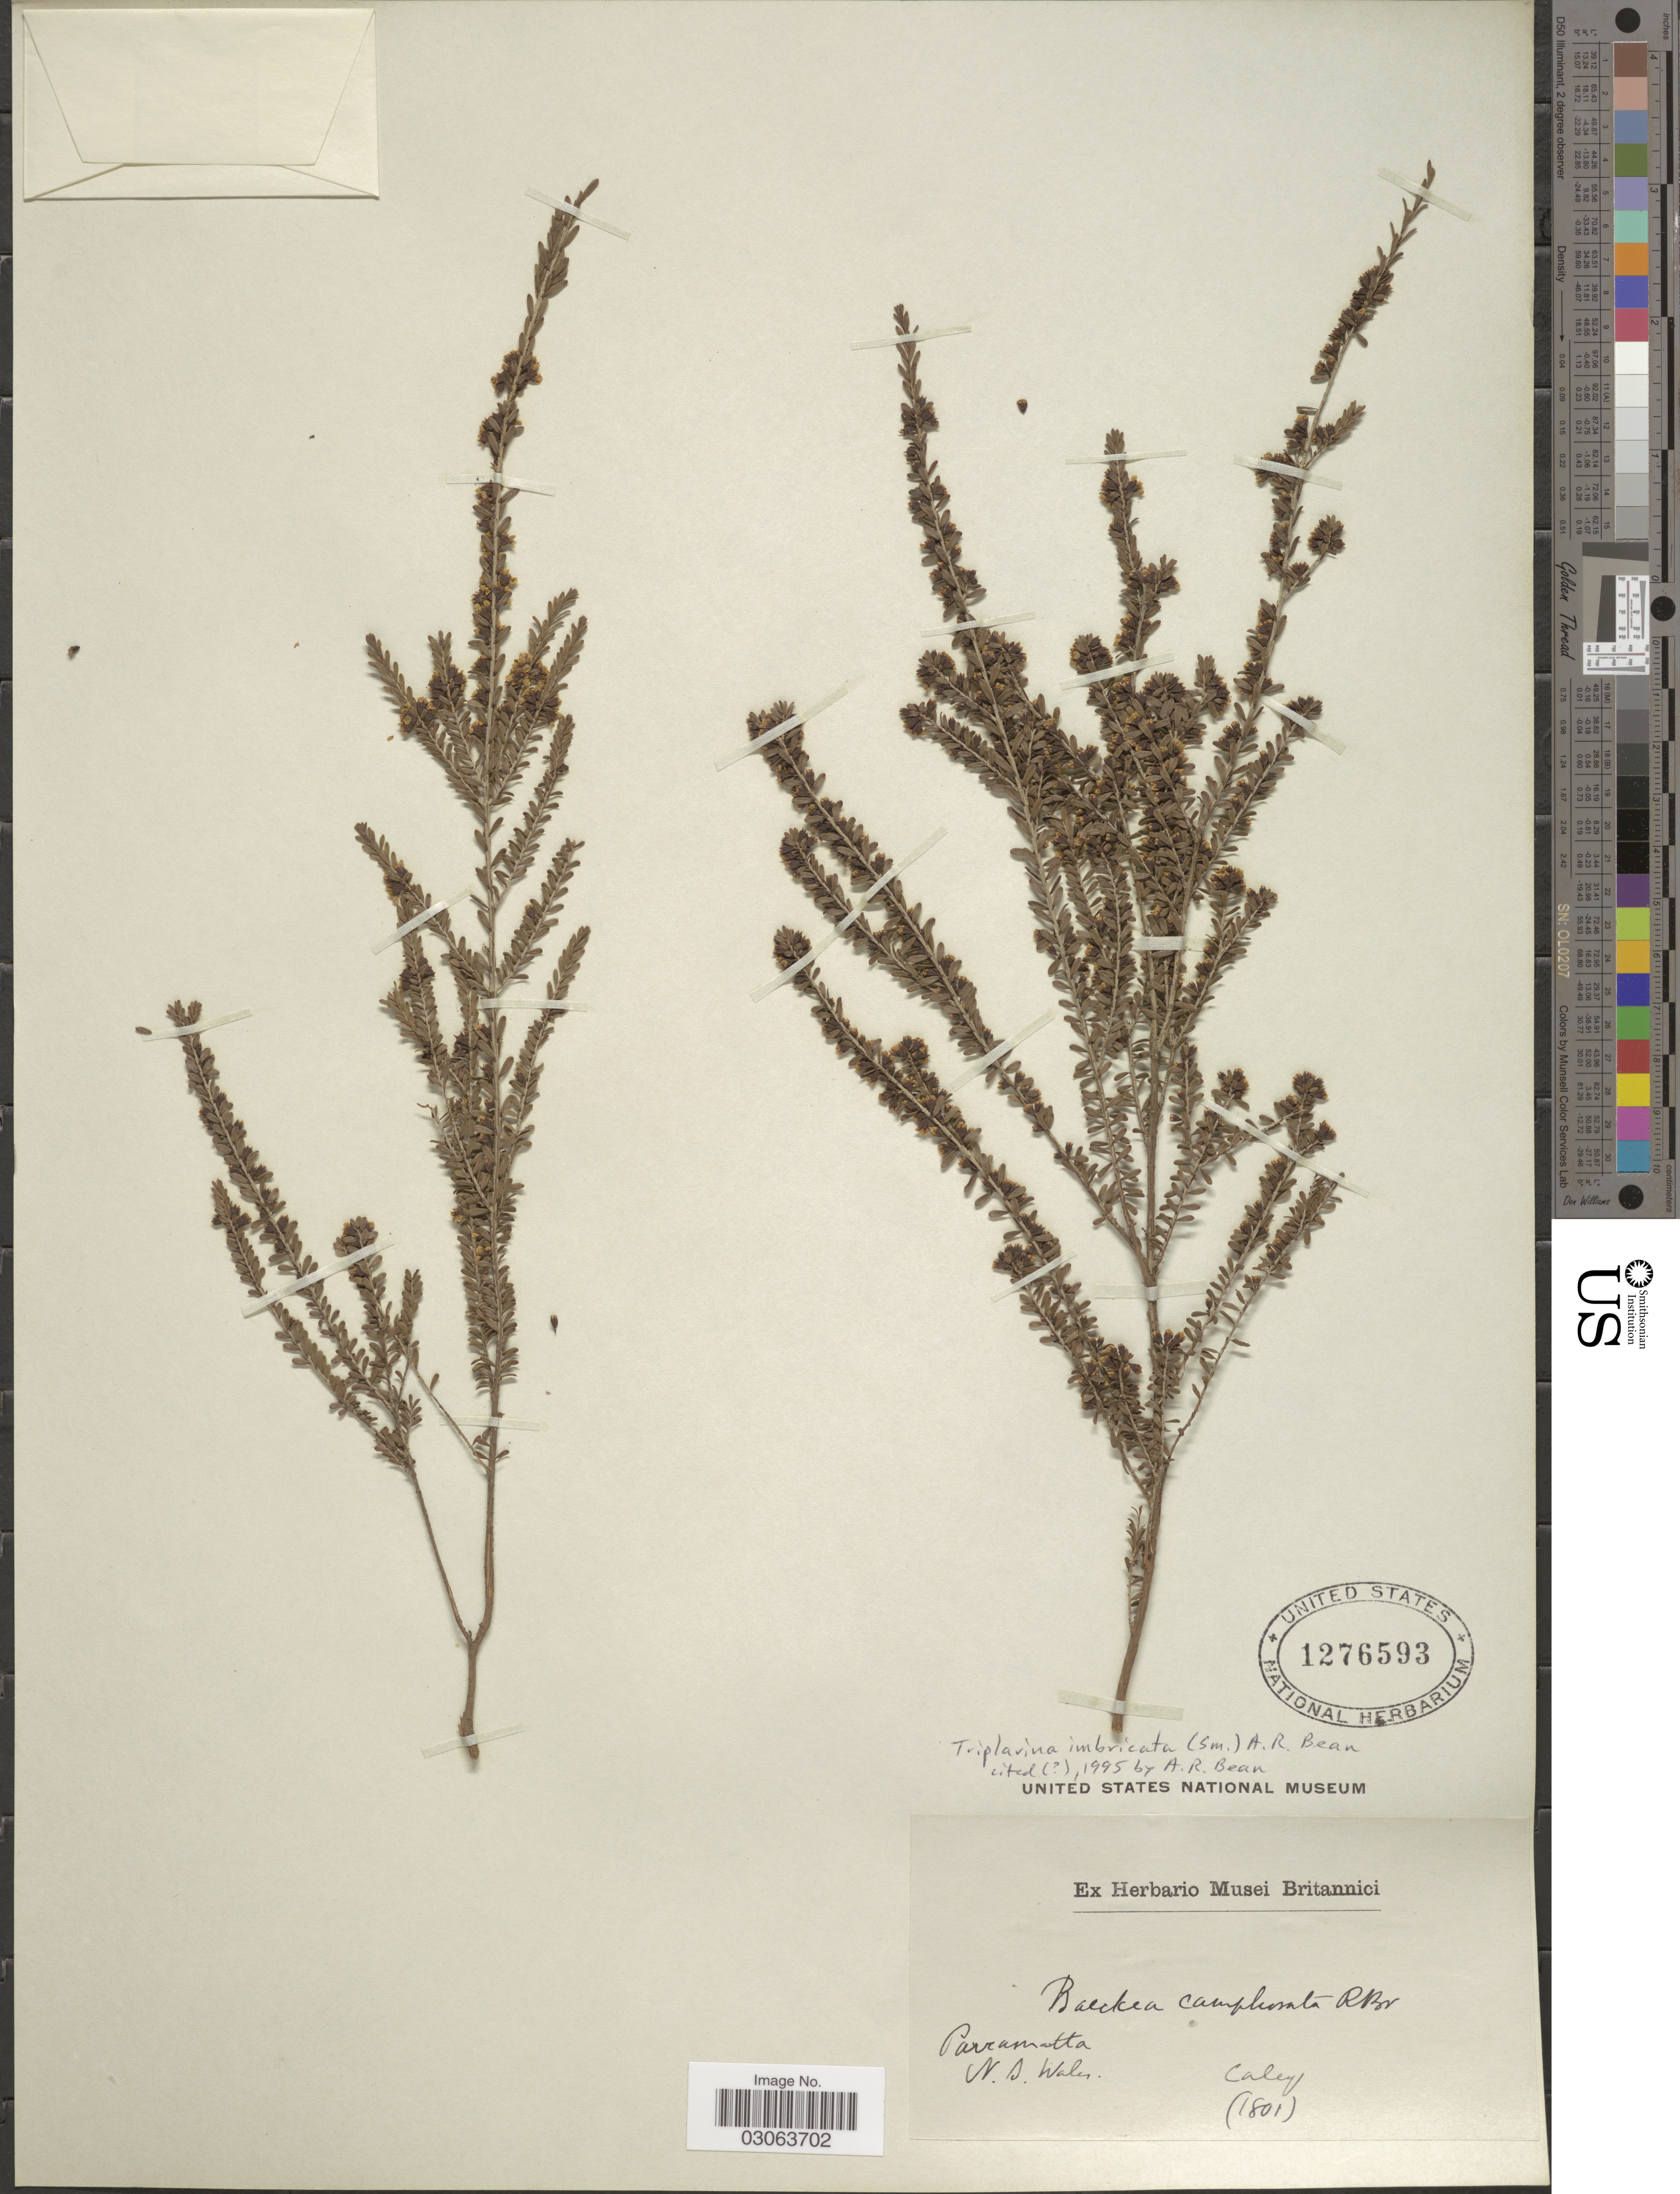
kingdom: Plantae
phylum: Tracheophyta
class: Magnoliopsida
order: Myrtales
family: Myrtaceae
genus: Triplarina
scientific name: Triplarina imbricata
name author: (Sm.) A.R. Bean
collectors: -. Caley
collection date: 1801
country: Australia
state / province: New South Wales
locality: Parramatta.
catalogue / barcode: US 1276593